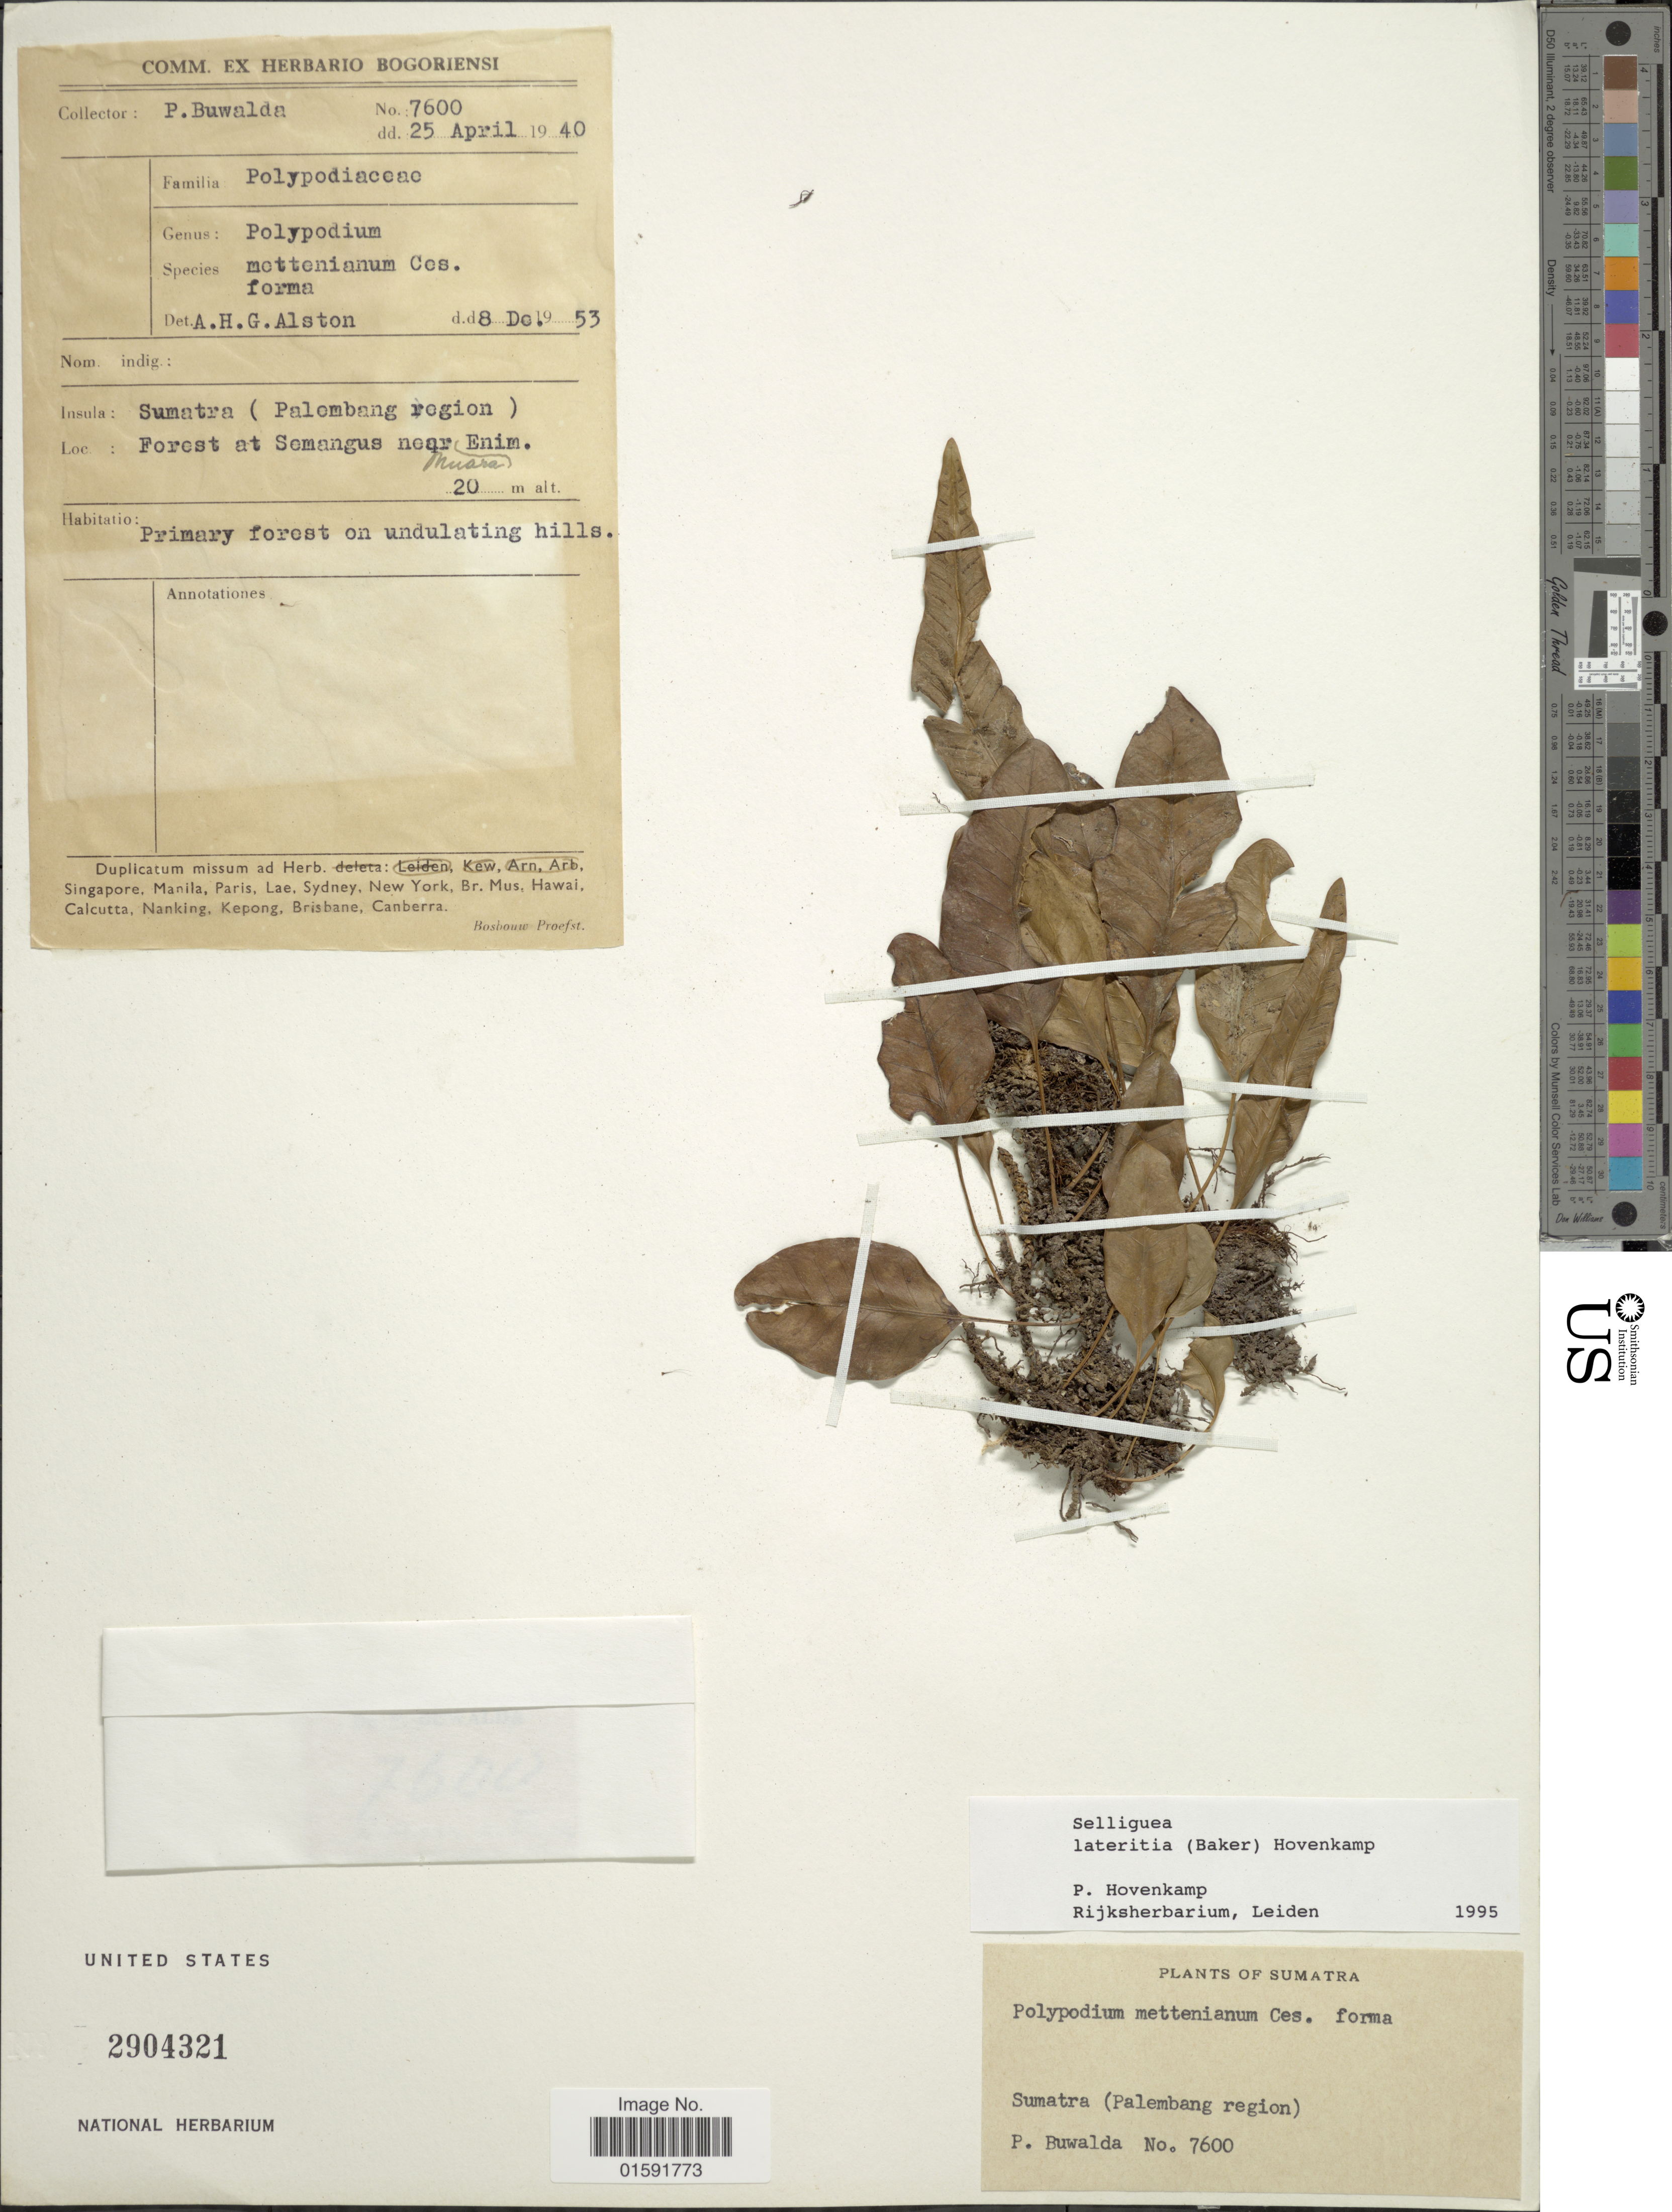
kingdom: Plantae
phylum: Tracheophyta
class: Polypodiopsida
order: Polypodiales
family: Polypodiaceae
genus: Selliguea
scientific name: Selliguea lateritia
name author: (Baker) Hovenkamp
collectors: P. Buwalda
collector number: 7600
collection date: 1940-04-25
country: Indonesia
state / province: Sumatra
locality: (Palembang region) Forest at Semangus near Enim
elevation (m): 20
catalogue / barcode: US 2904321